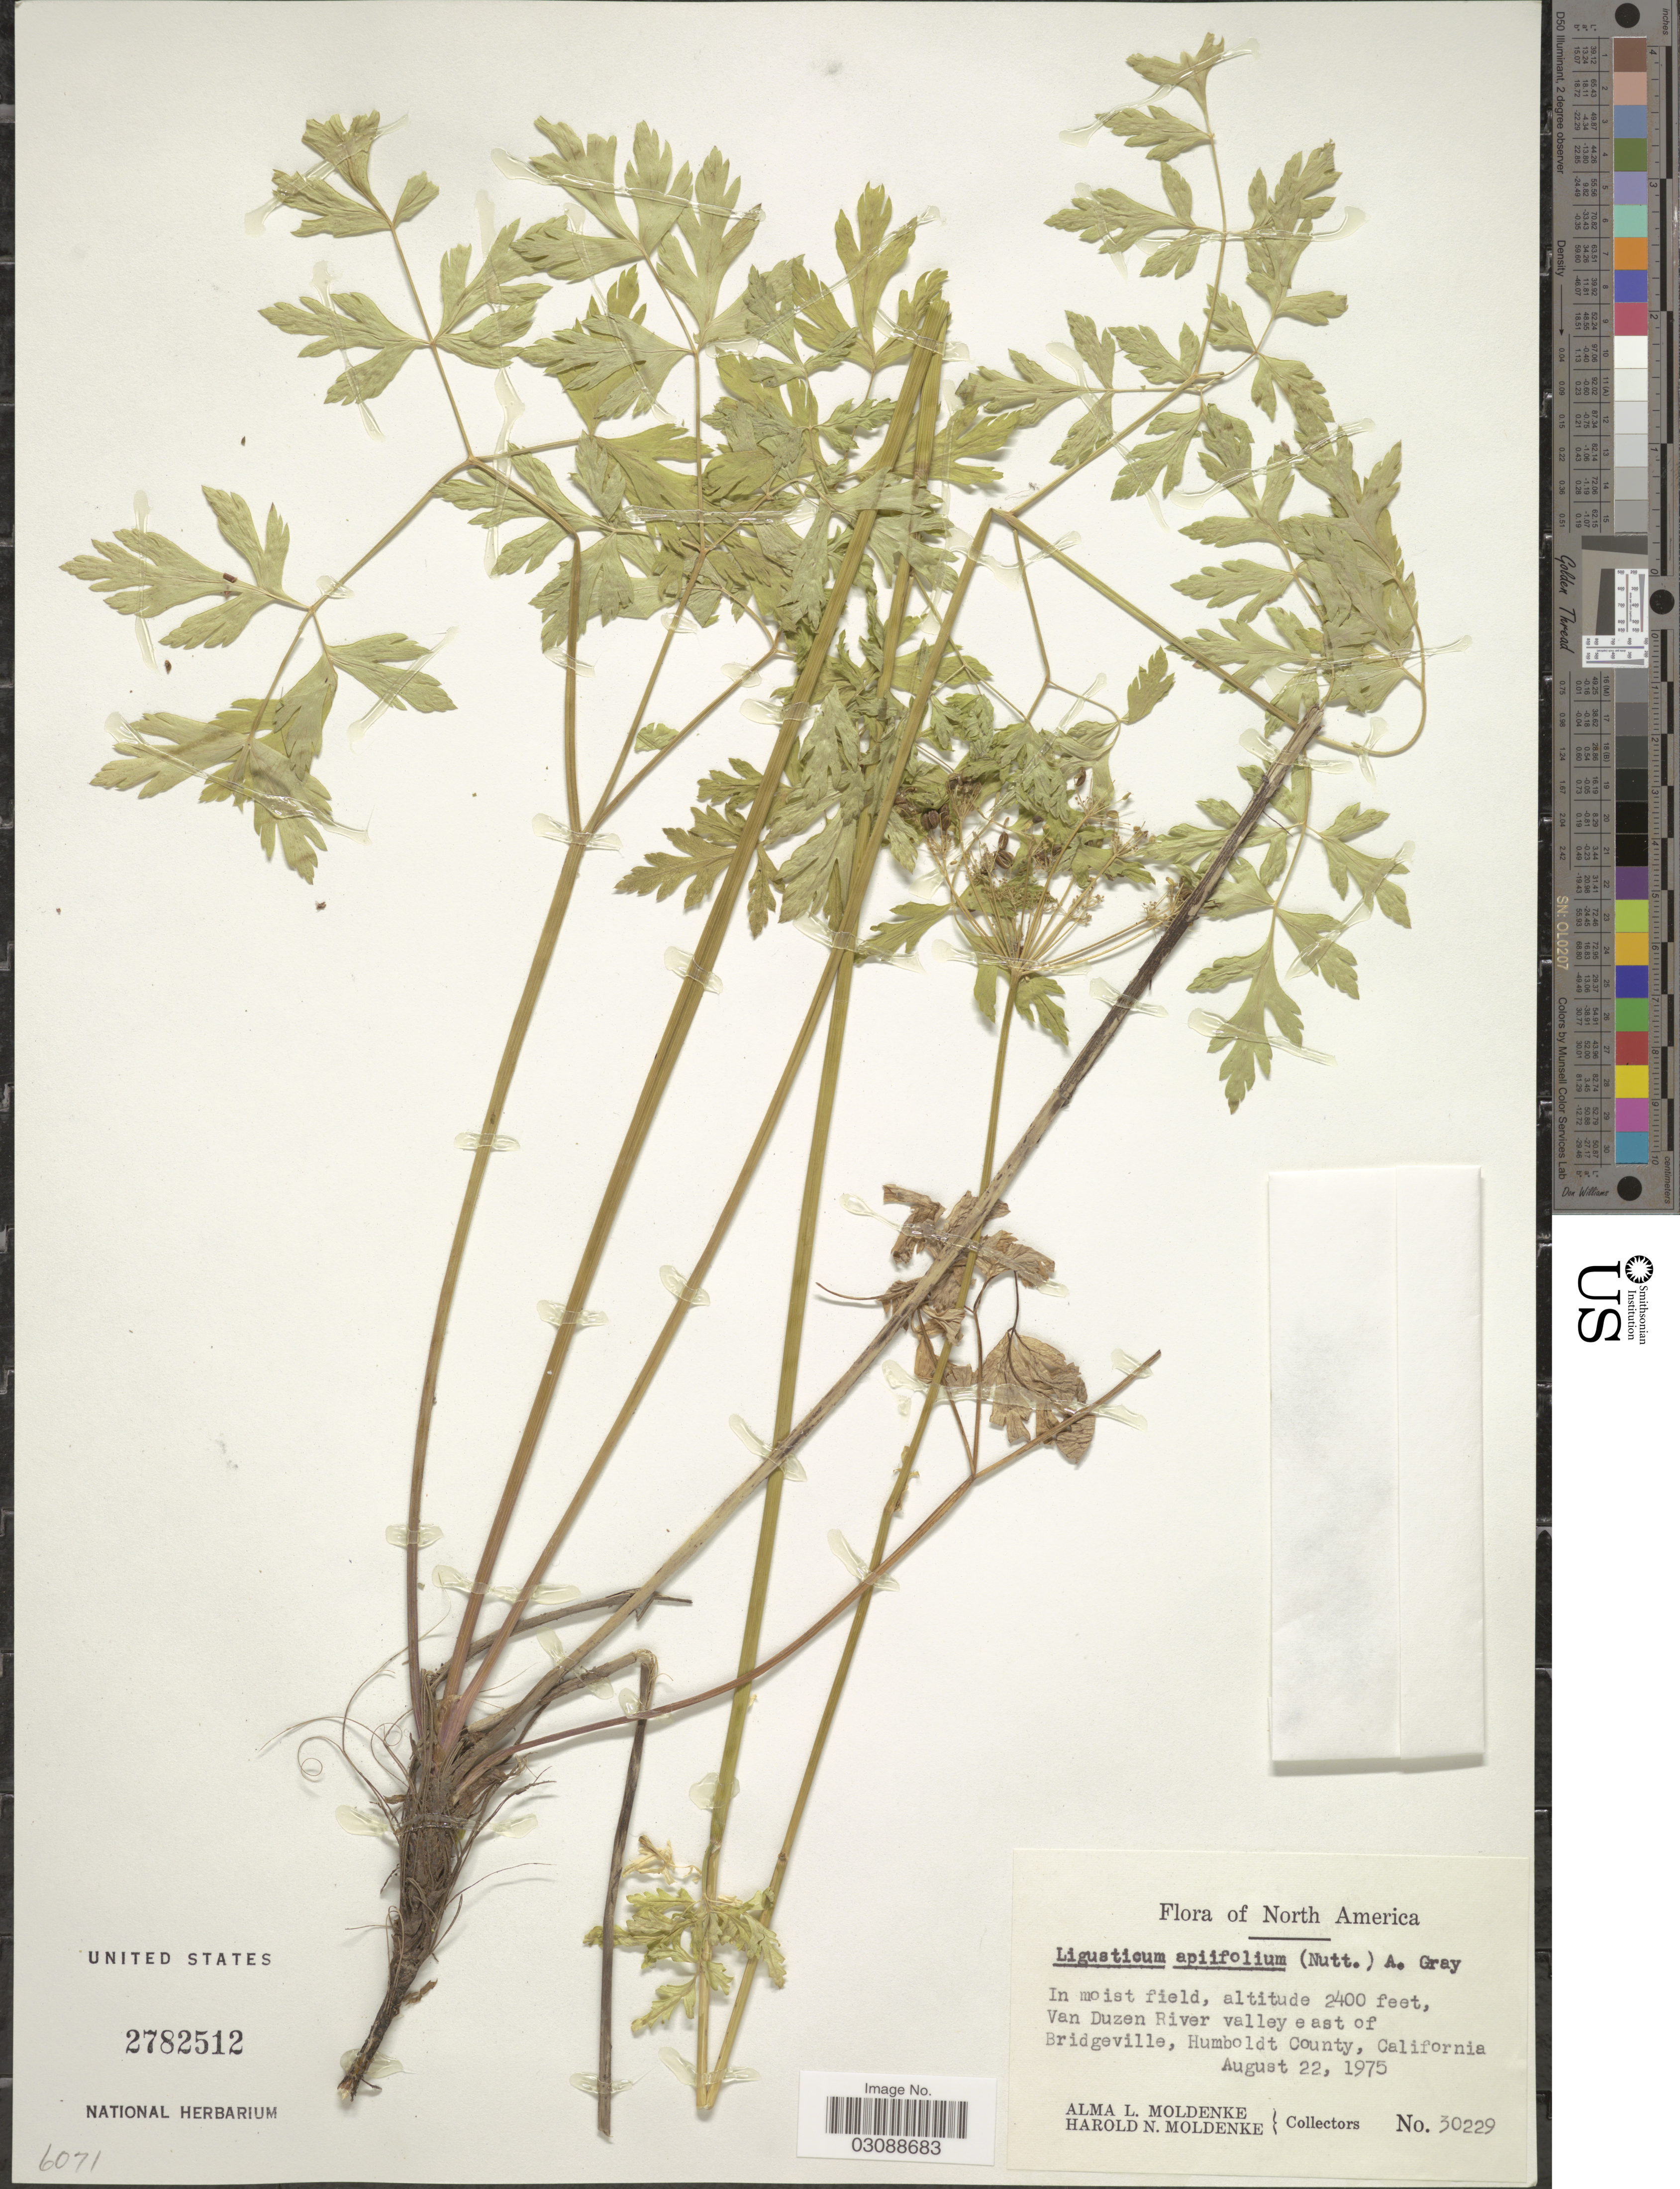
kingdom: Plantae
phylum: Tracheophyta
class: Magnoliopsida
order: Apiales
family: Apiaceae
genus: Ligusticum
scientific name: Ligusticum apiifolium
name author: (Nutt. ex Torr. & A. Gray) A. Gray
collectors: A. L. Moldenke & H. N. Moldenke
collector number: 30229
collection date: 1975-08-22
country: United States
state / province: California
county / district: Humboldt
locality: Van Duzen River valley east of Bridgeville, Humboldt County.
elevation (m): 732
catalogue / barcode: US 2782512